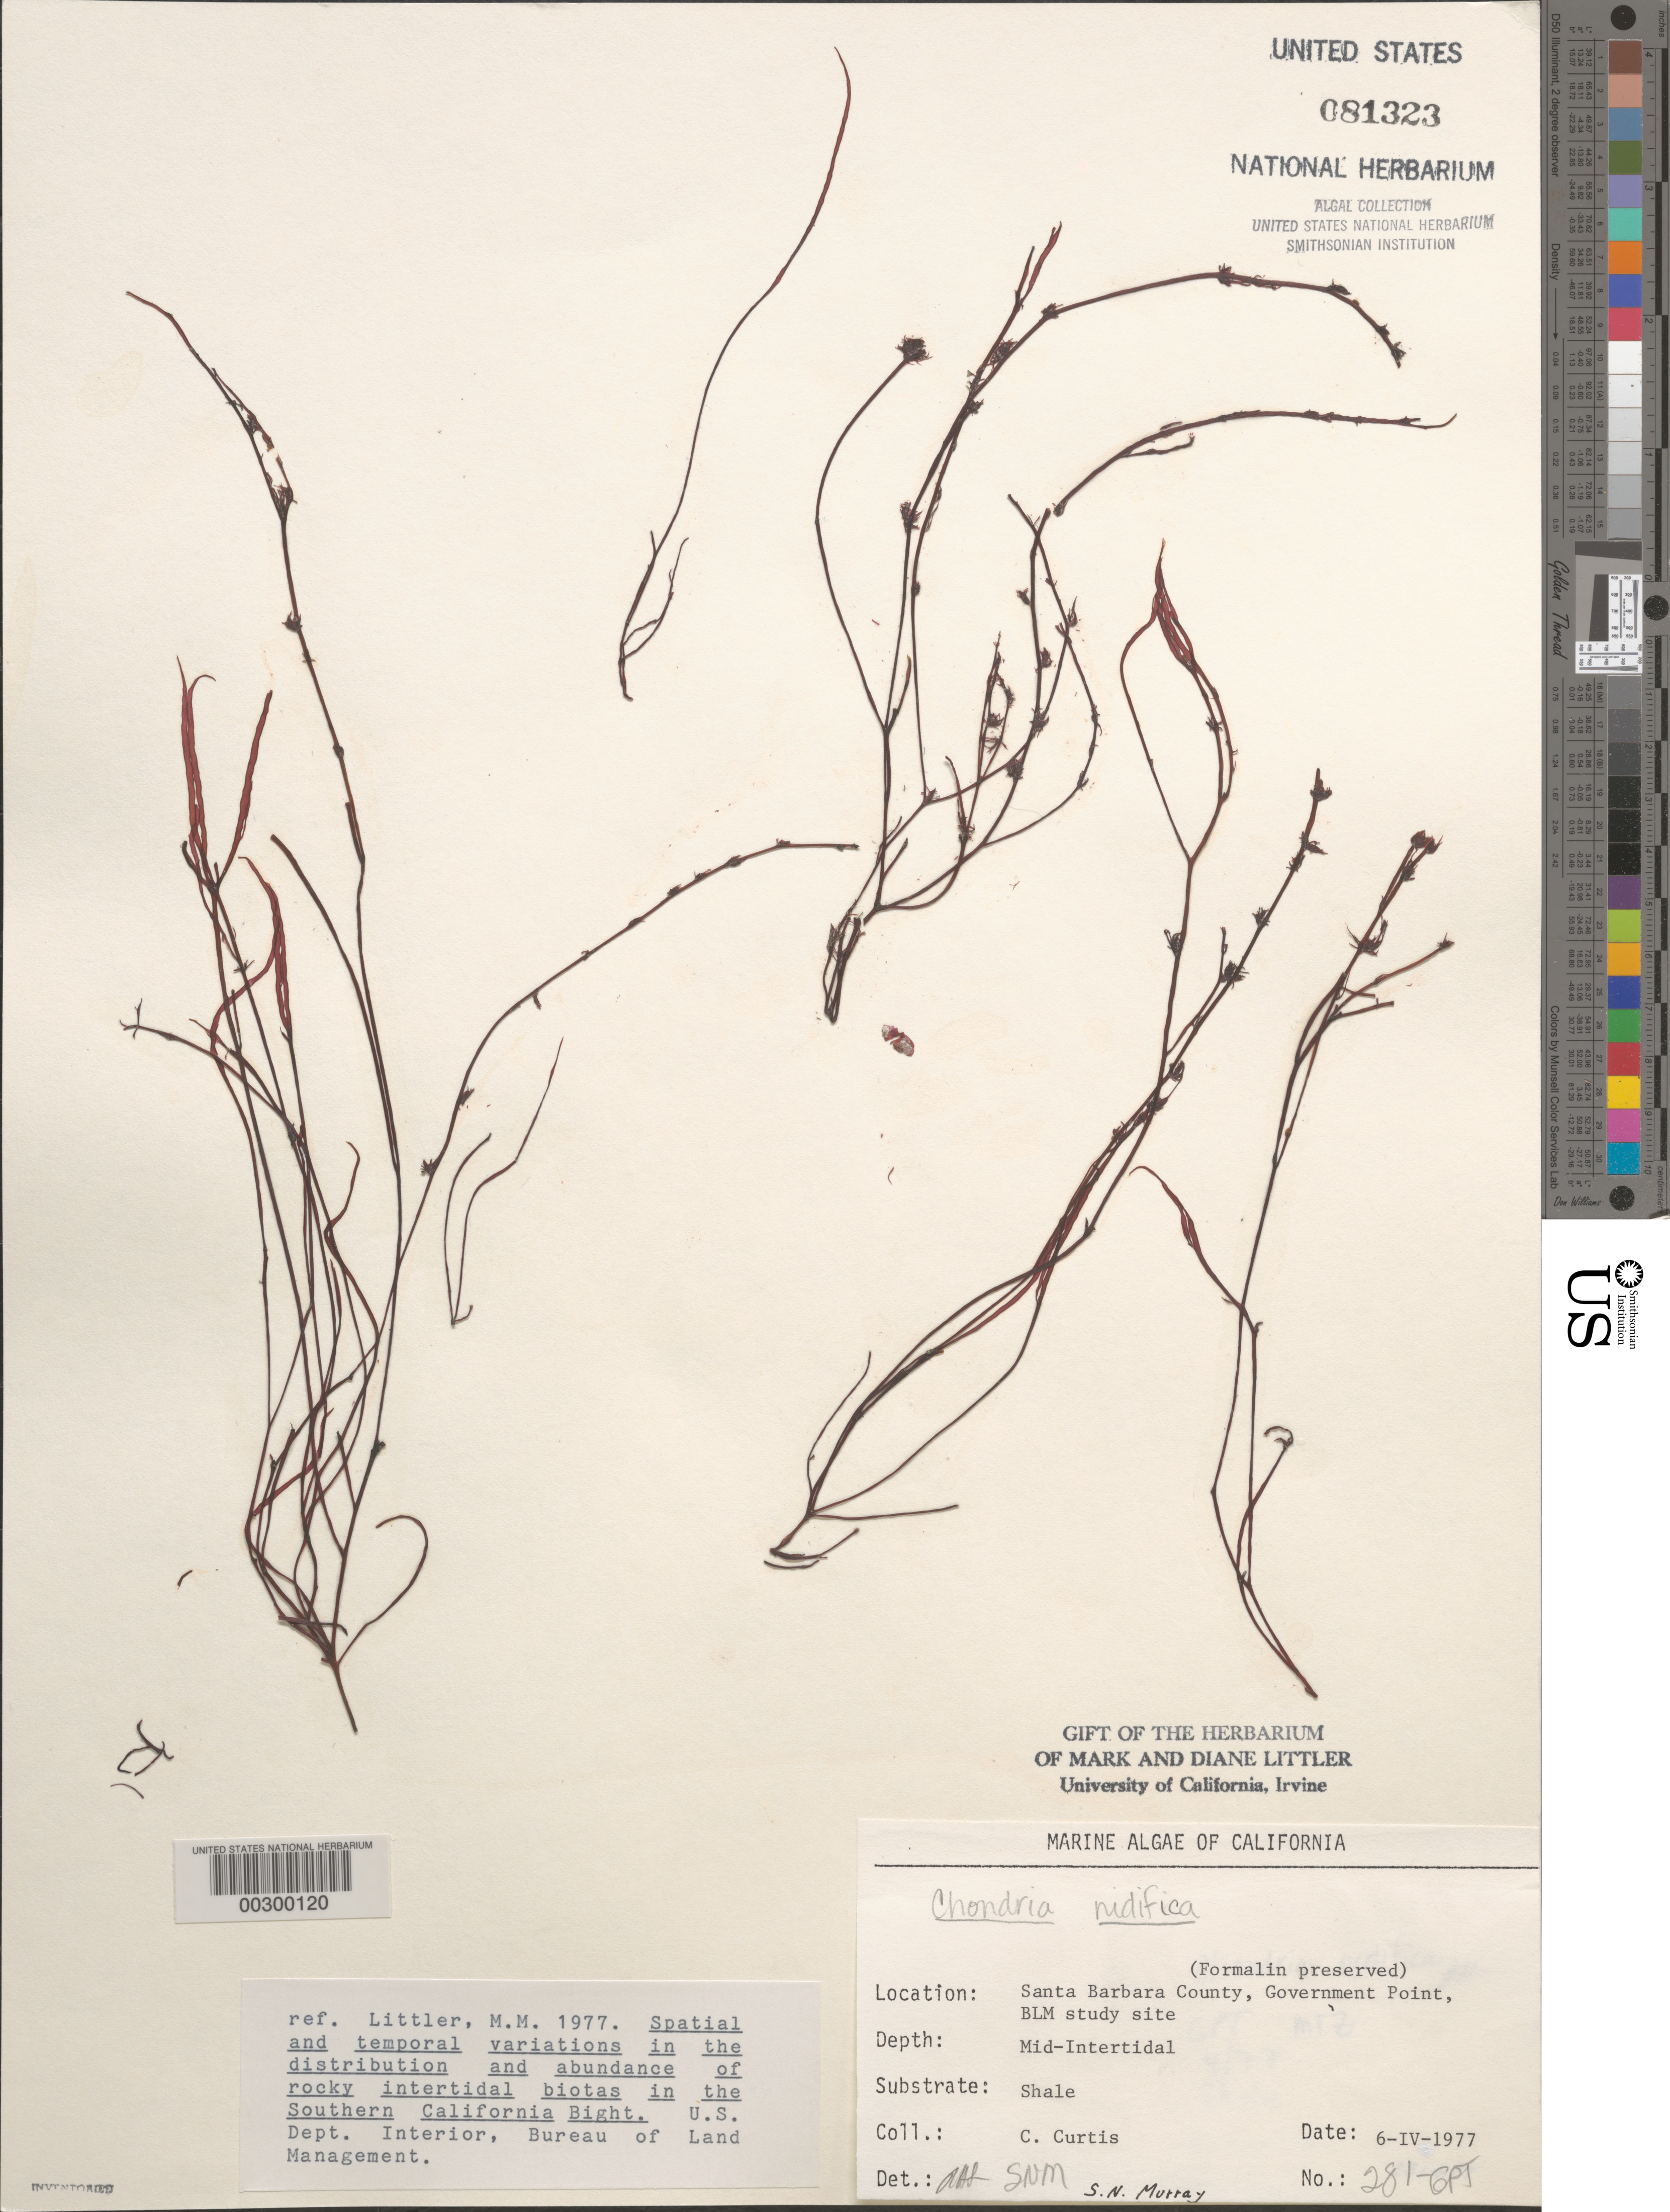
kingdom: Plantae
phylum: Rhodophyta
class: Florideophyceae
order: Ceramiales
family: Rhodomelaceae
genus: Neochondria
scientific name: Neochondria nidifica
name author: (Harvey) Sutti et al.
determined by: Algae name updating Project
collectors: C. Curtis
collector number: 281-GPT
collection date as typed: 06 Apr 1977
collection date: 1977-04-06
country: United States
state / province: California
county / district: Santa Barbara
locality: Government Point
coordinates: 34 26'31"N, 120 24'06"W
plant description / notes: BLM-SOCALBIGHT Rocky Intertidal Survey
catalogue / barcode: US 81323